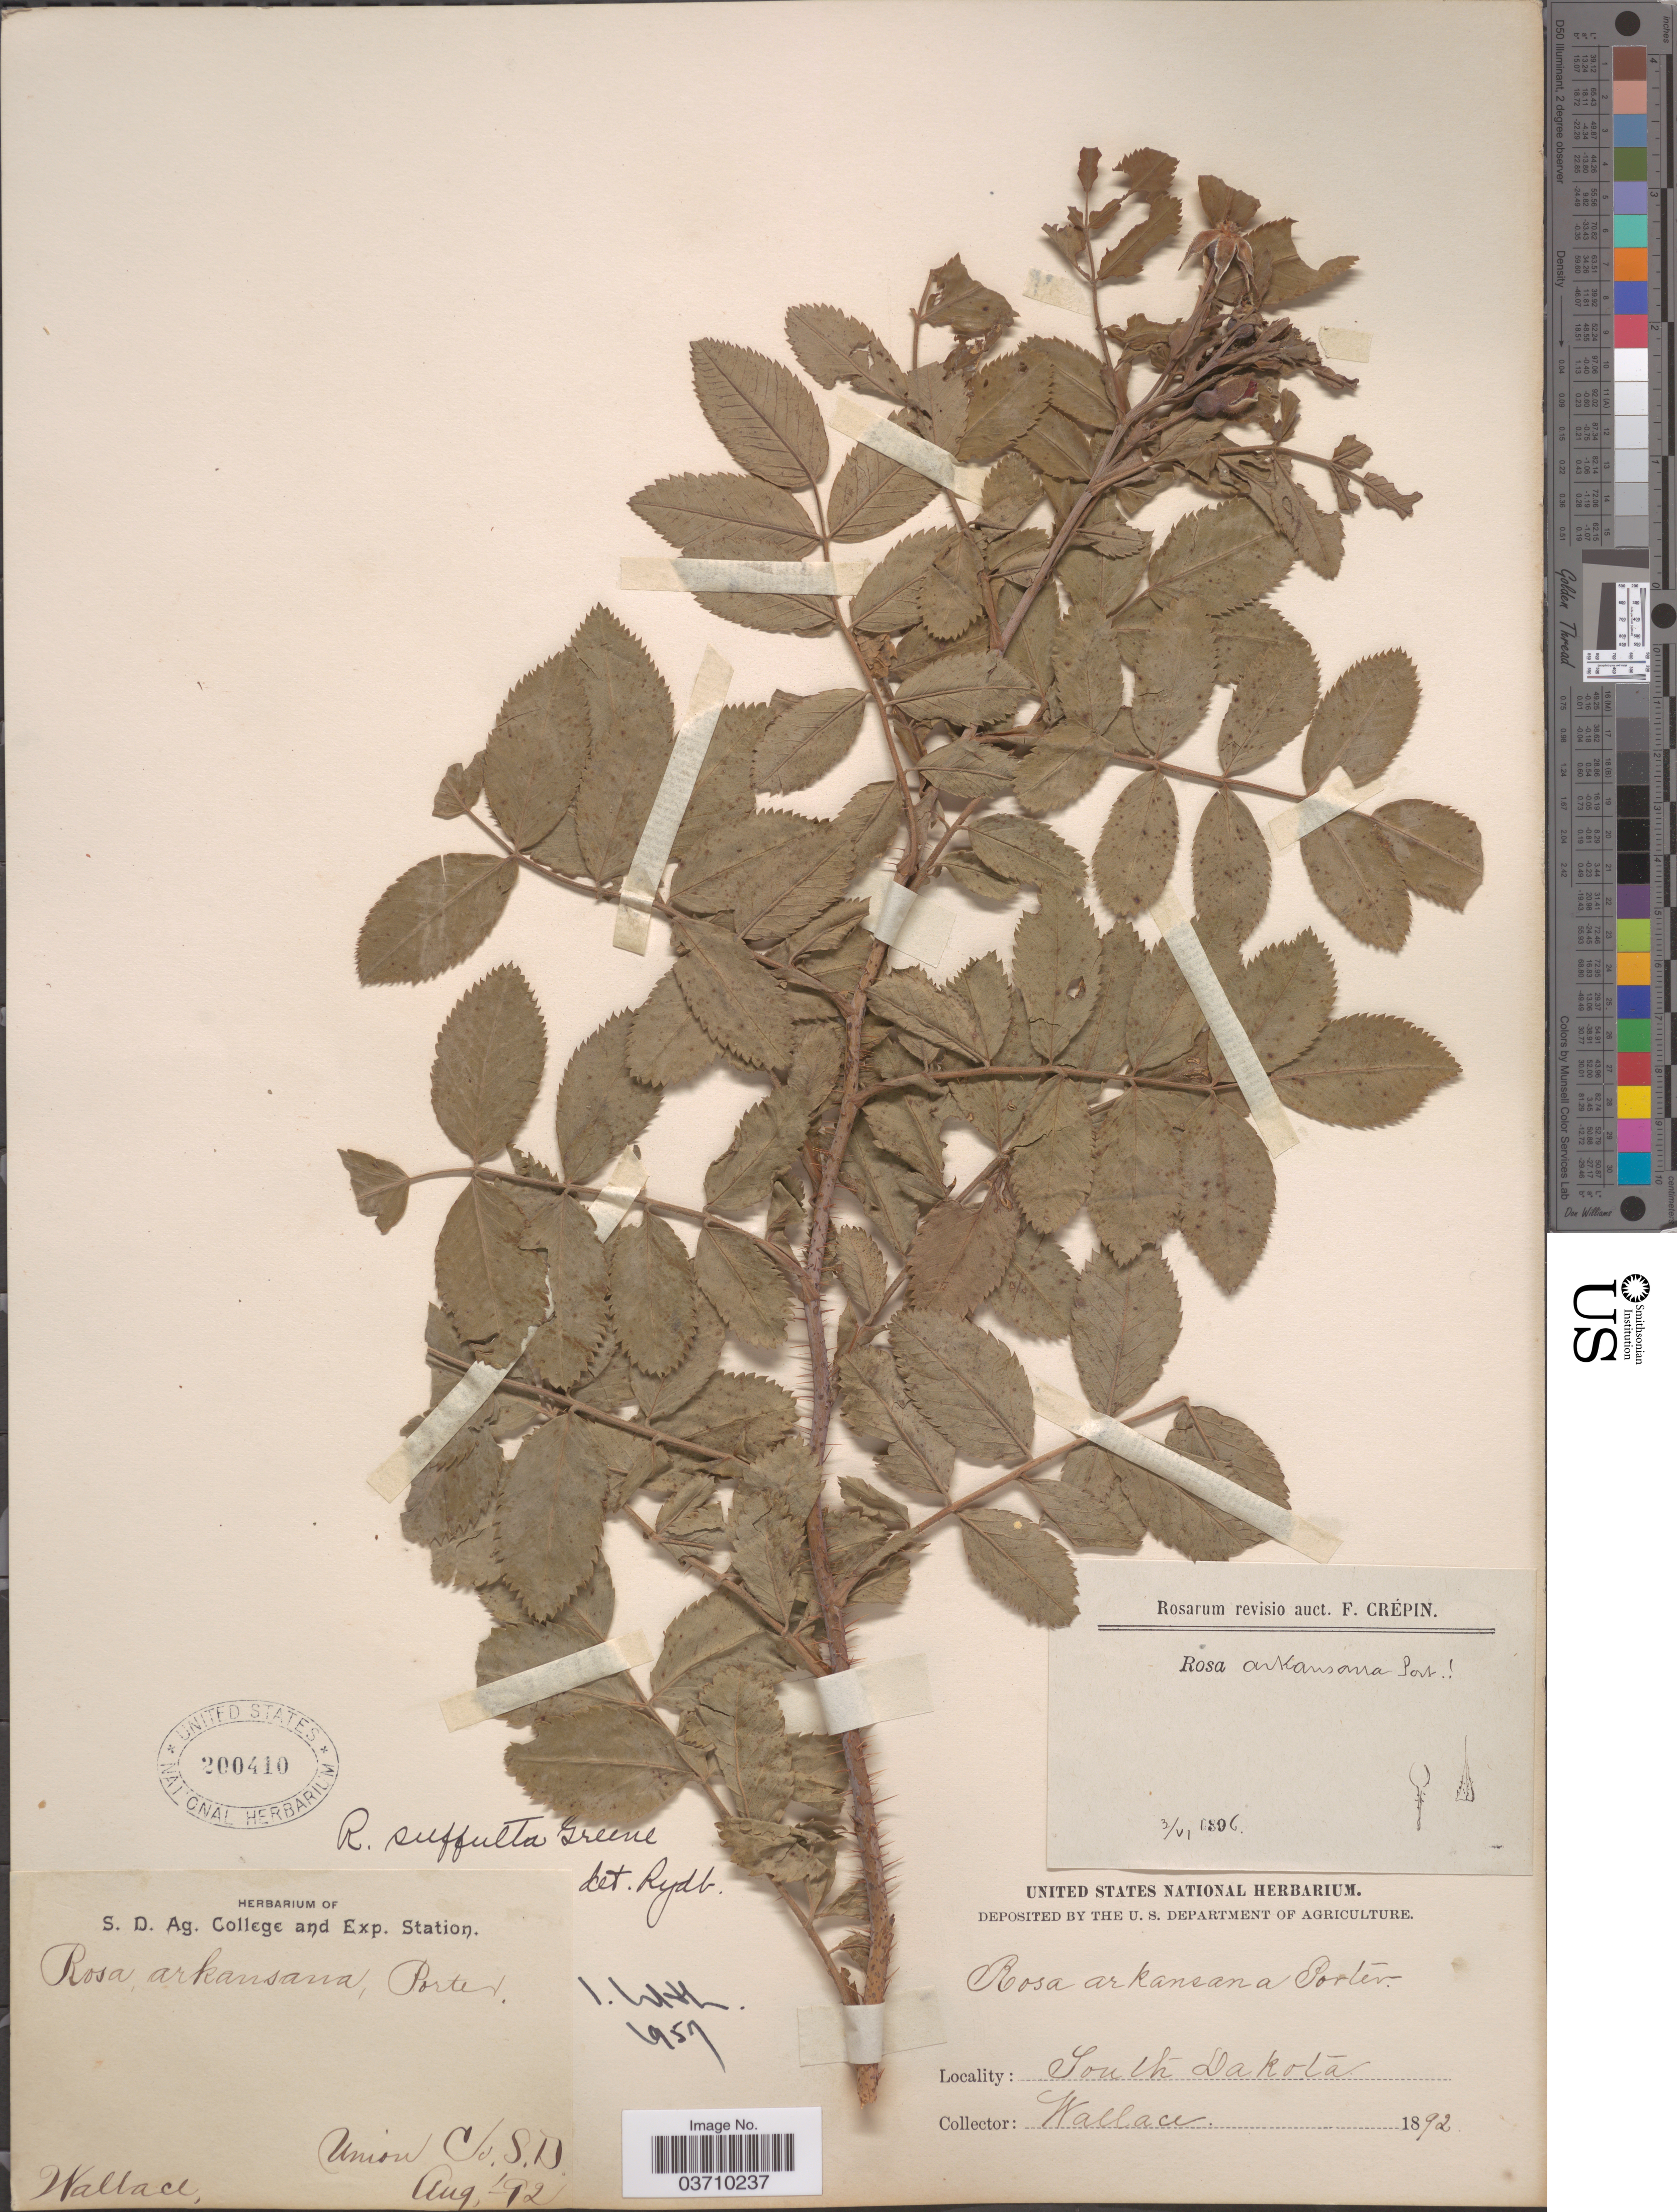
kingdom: Plantae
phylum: Tracheophyta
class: Magnoliopsida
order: Rosales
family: Rosaceae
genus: Rosa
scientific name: Rosa arkansana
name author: Porter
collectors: Wallace, --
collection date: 1892-08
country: United States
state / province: South Dakota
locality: Union Co.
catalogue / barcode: US 200410